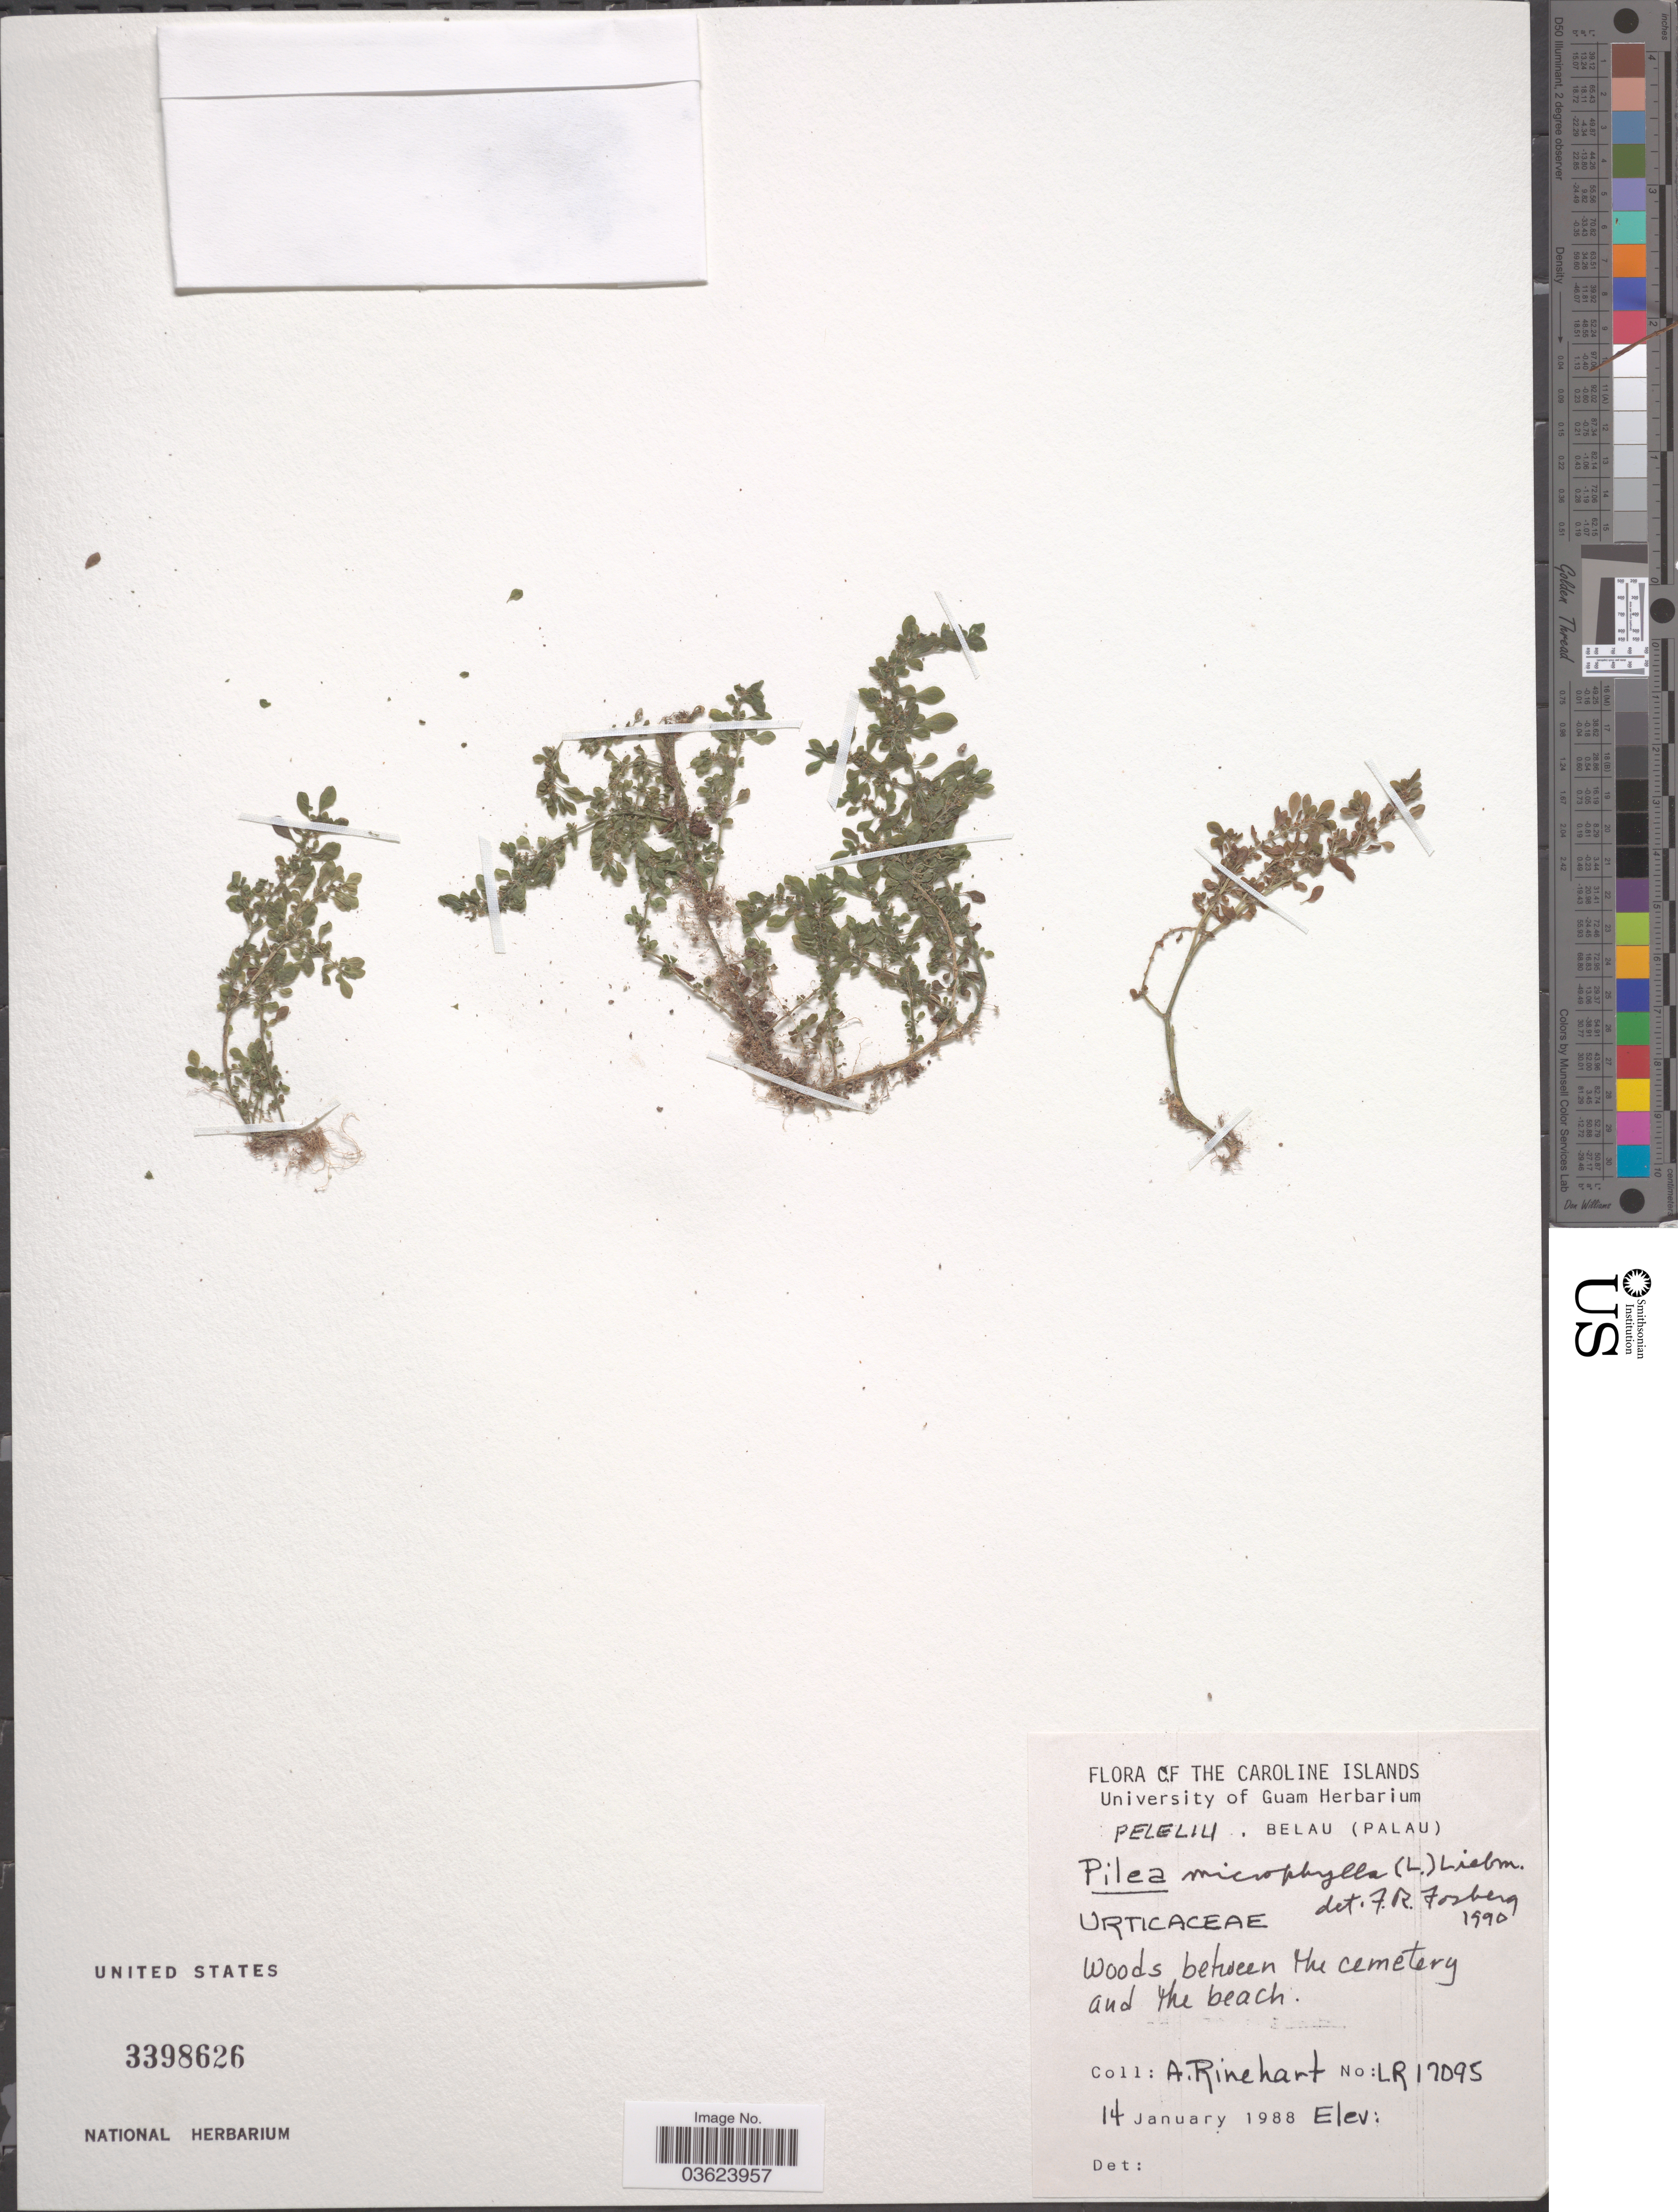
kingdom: Plantae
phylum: Tracheophyta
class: Magnoliopsida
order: Rosales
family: Urticaceae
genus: Pilea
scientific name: Pilea microphylla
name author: (L.) Liebm.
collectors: A. Rinehart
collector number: LR17095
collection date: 1988-01-14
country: Palau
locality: The Caroline Islands. Peleliu. (Palau). Woods between Hu cemetery and the beach.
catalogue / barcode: US 3398626